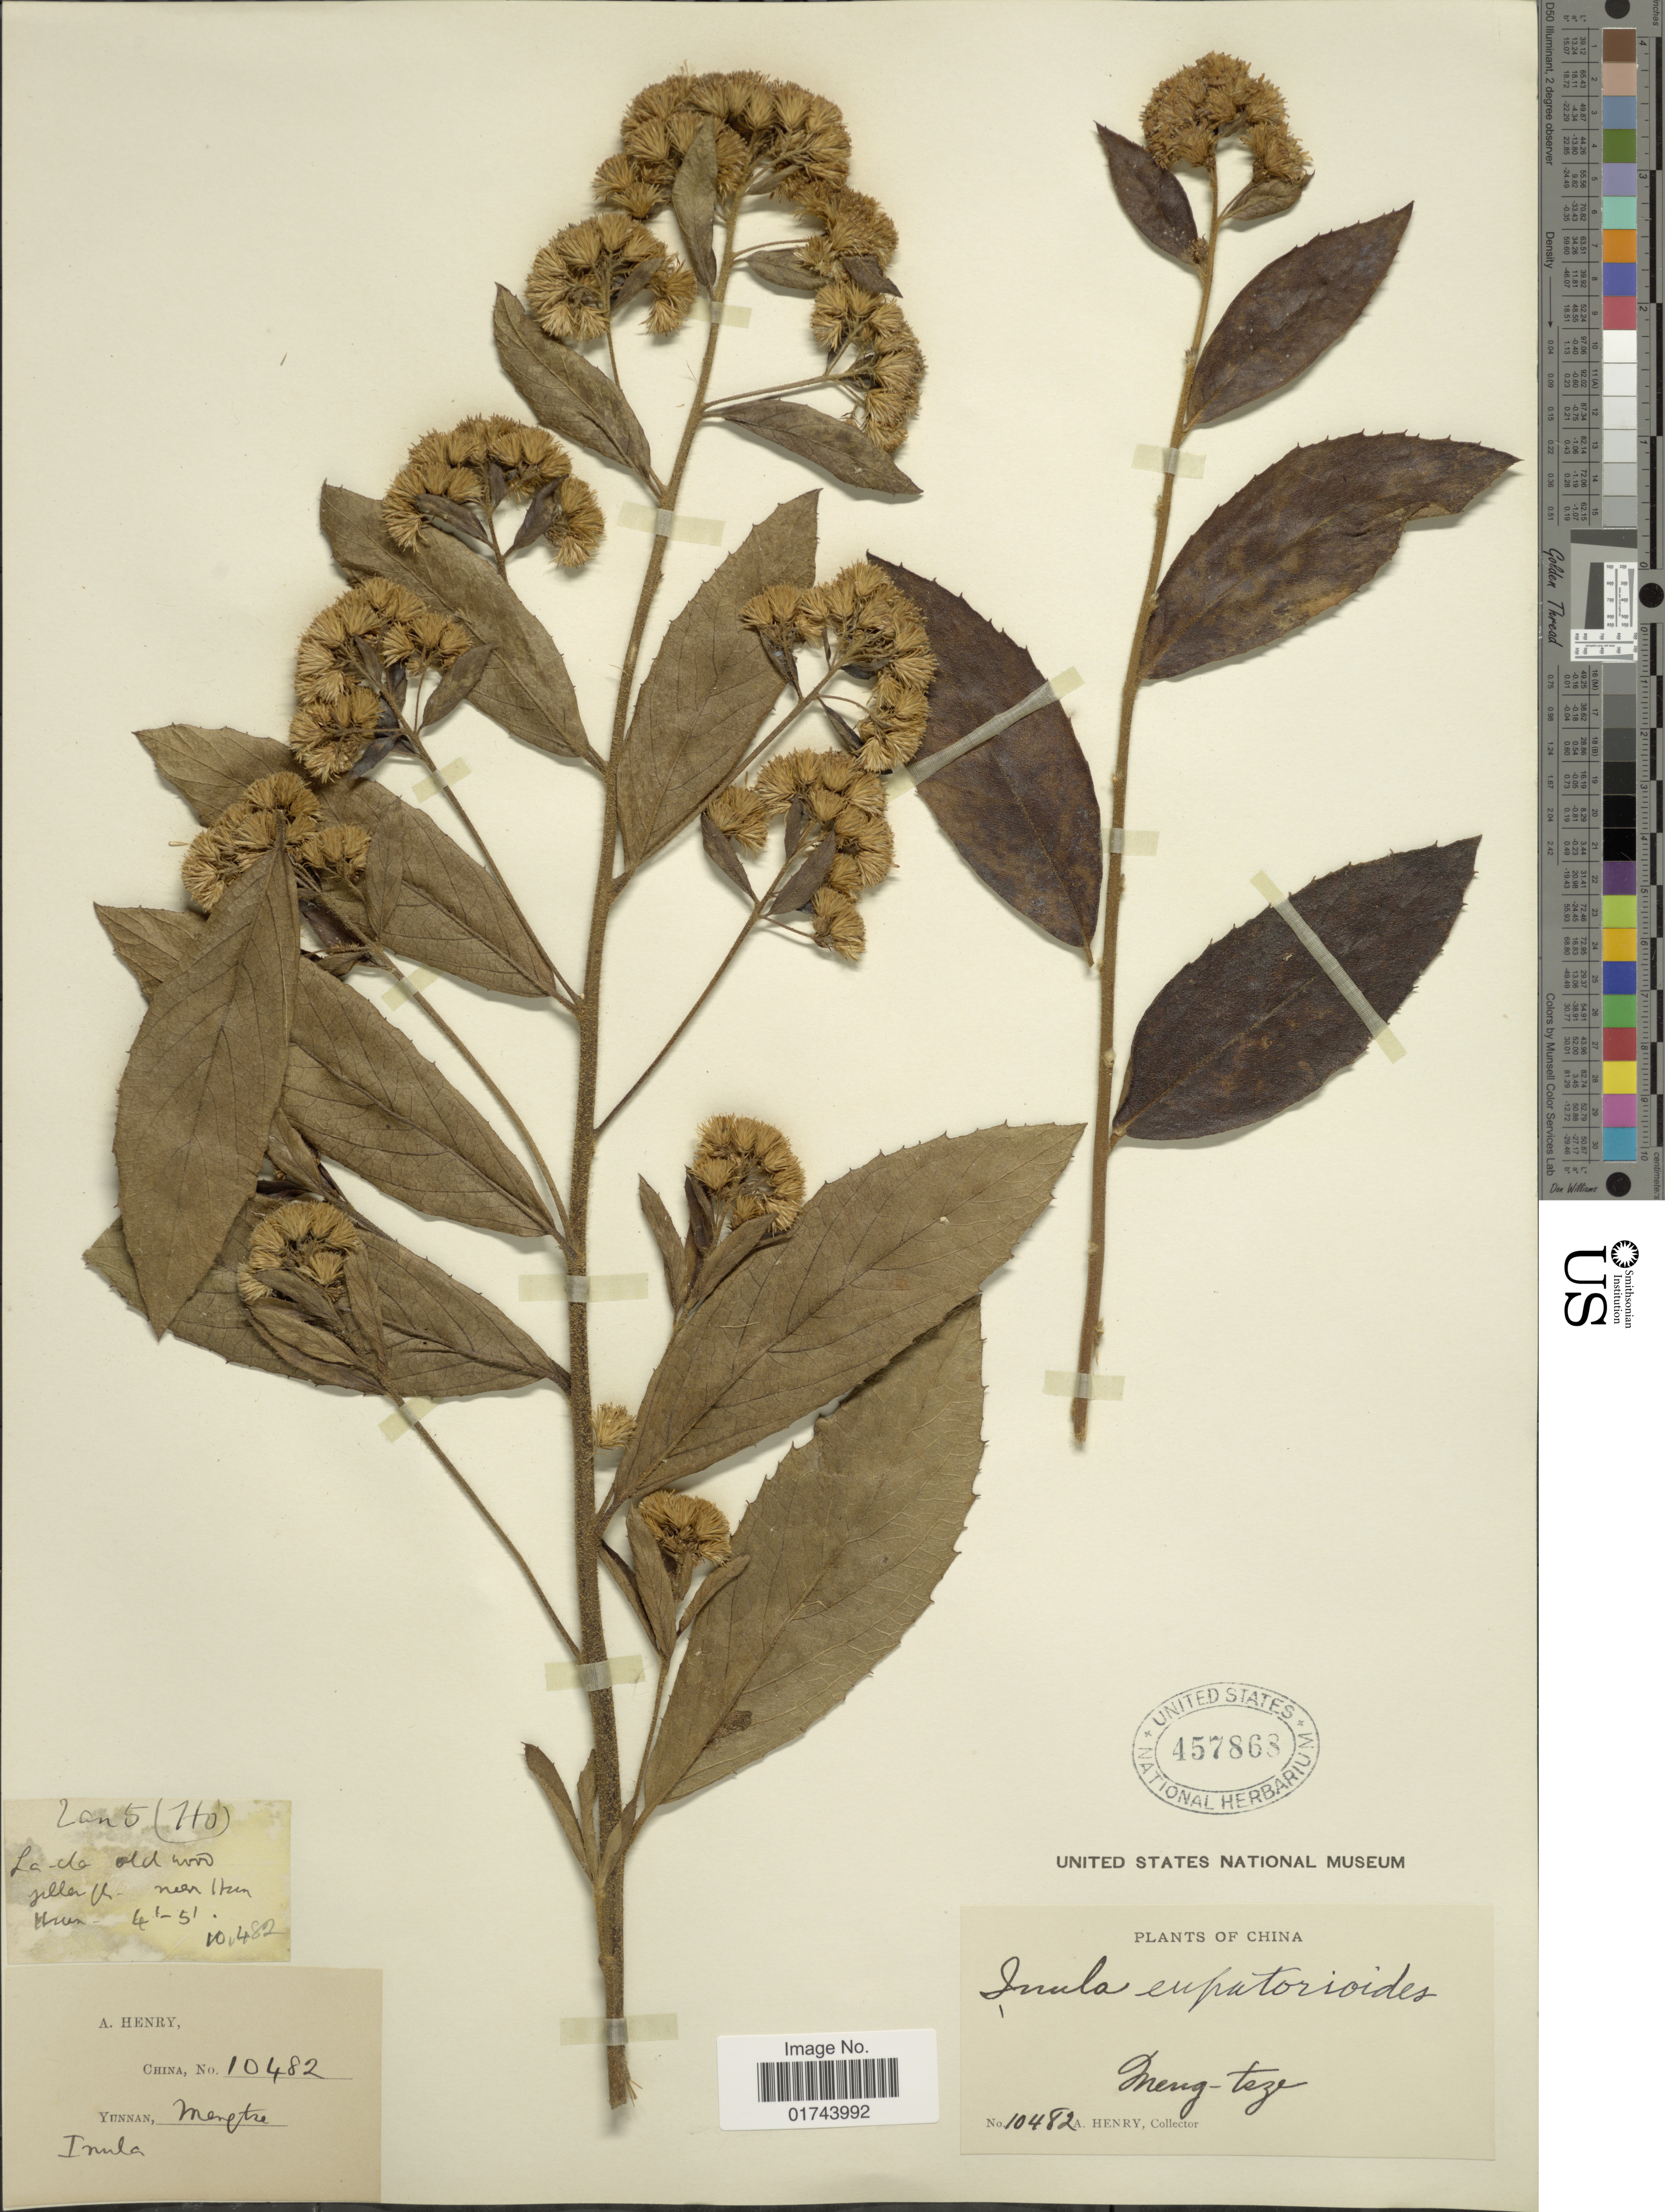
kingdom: Plantae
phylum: Tracheophyta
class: Magnoliopsida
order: Asterales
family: Asteraceae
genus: Inula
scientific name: Inula eupatorioides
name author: DC.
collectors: A. Henry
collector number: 10482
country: China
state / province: Yunnan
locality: Mengtze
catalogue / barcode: US 457863